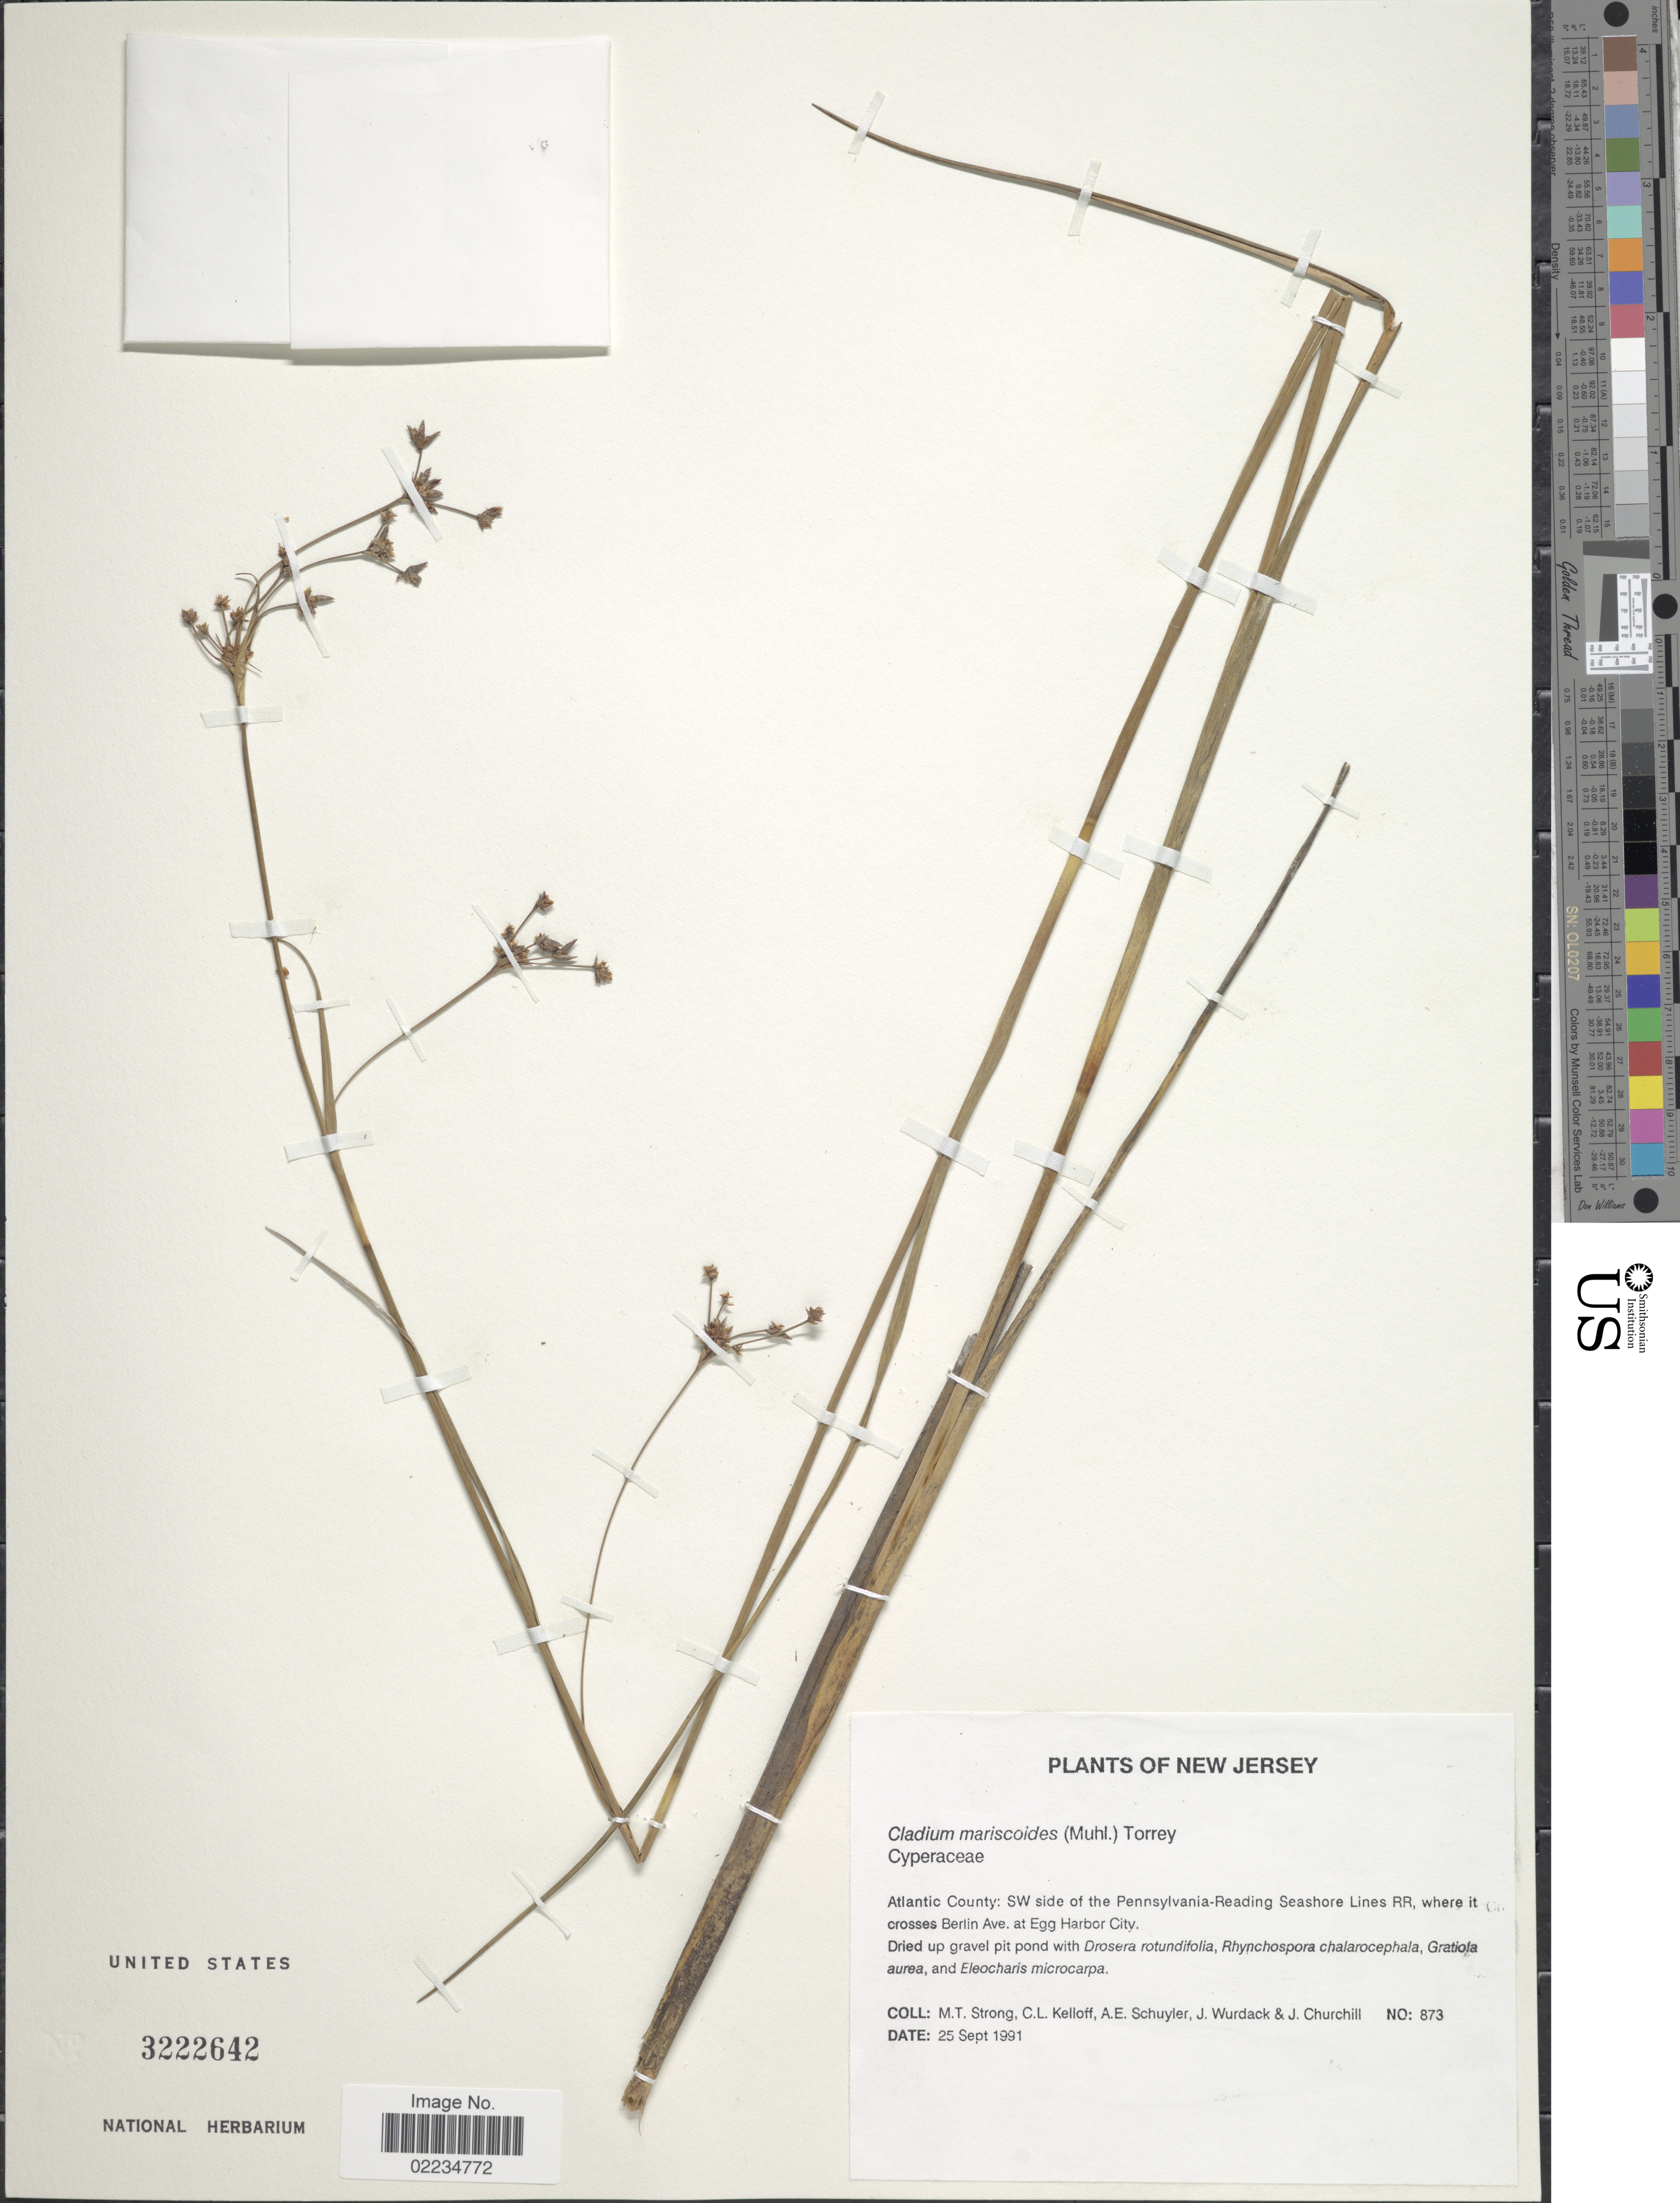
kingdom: Plantae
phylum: Tracheophyta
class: Liliopsida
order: Poales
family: Cyperaceae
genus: Cladium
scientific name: Cladium mariscoides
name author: (Muhl.) Torr.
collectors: M. T. Strong, C. L. Kelloff, A. Schuyler, J. J. Wurdack & J. Churchill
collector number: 873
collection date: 1991-09-25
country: United States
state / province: New Jersey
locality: Atlantic County: SW side of the Pennsylvania-Reading Seashore Lines RR, where it crosses Berlin Ave, at Egg Harbor City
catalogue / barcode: US 3222642